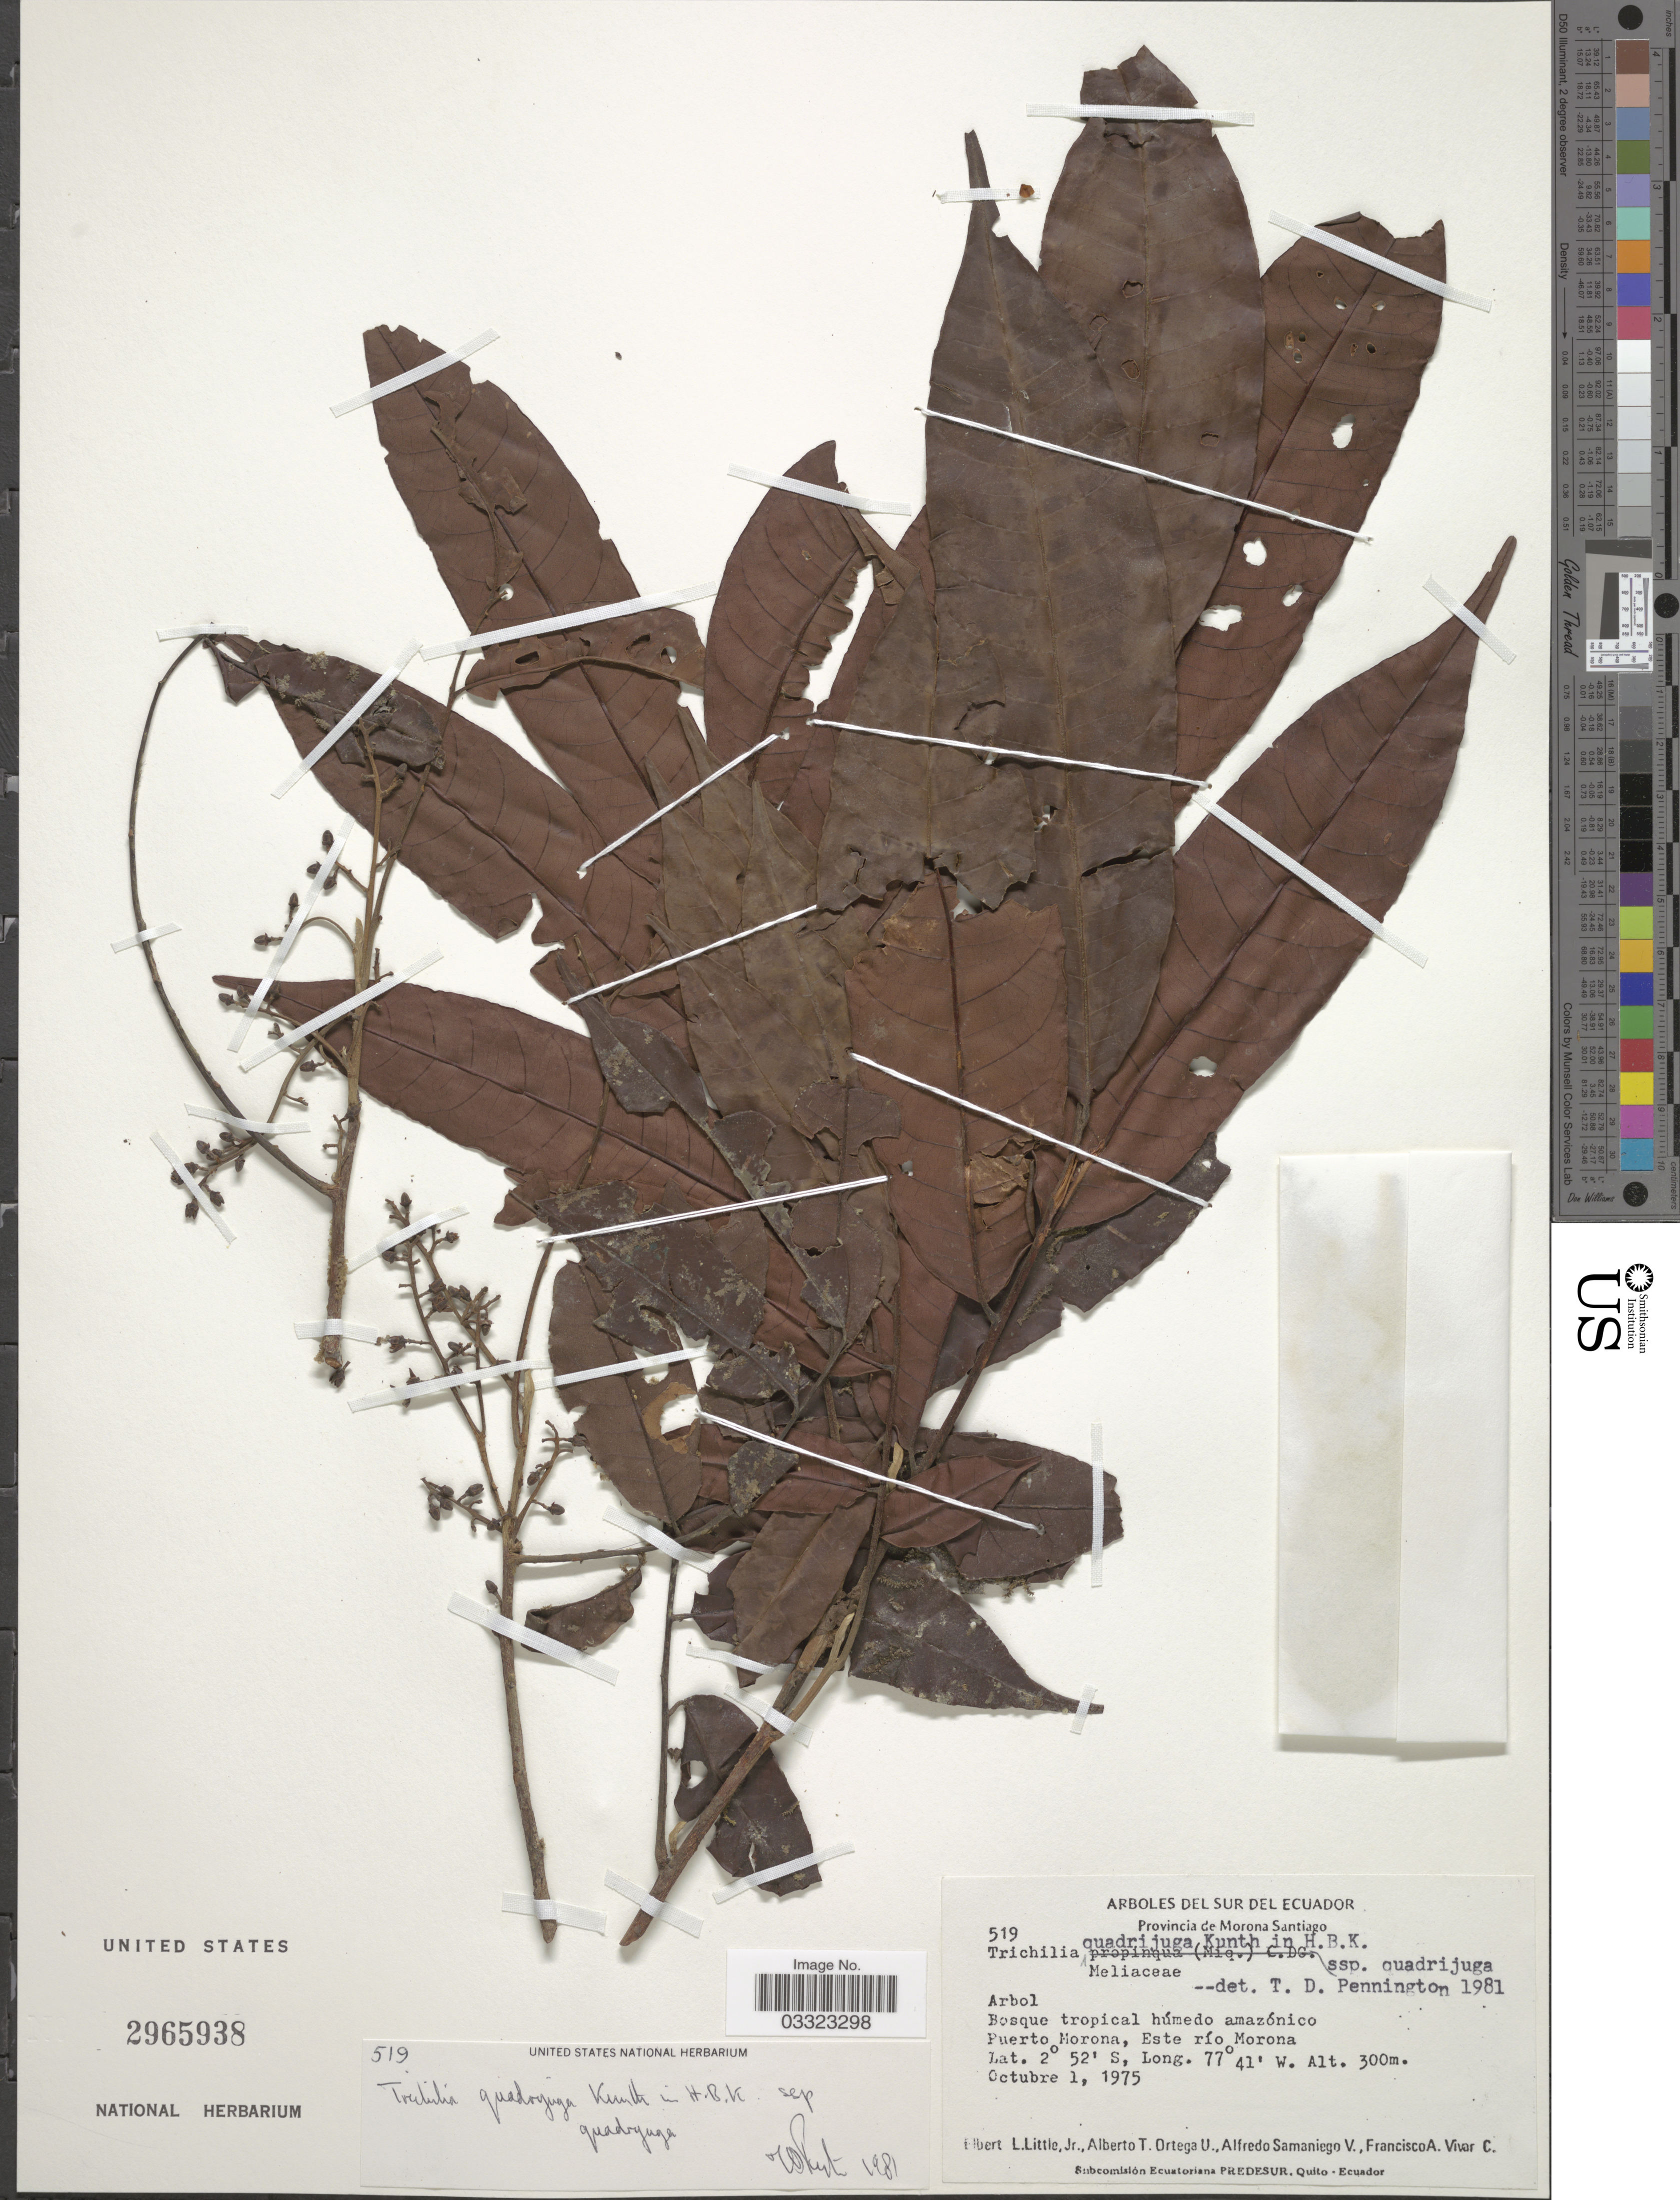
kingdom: Plantae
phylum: Tracheophyta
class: Magnoliopsida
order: Sapindales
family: Meliaceae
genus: Trichilia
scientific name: Trichilia quadrijuga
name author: Kunth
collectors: E. L. Little, A. T. Ortega U., A. Samaniego & F. A. Vivar C.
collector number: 519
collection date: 1975-10-01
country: Ecuador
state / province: Morona-Santiago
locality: Bosque tropical húmedo amazónico Puerto Morona, Este río Morona.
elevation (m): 300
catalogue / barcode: US 2965938